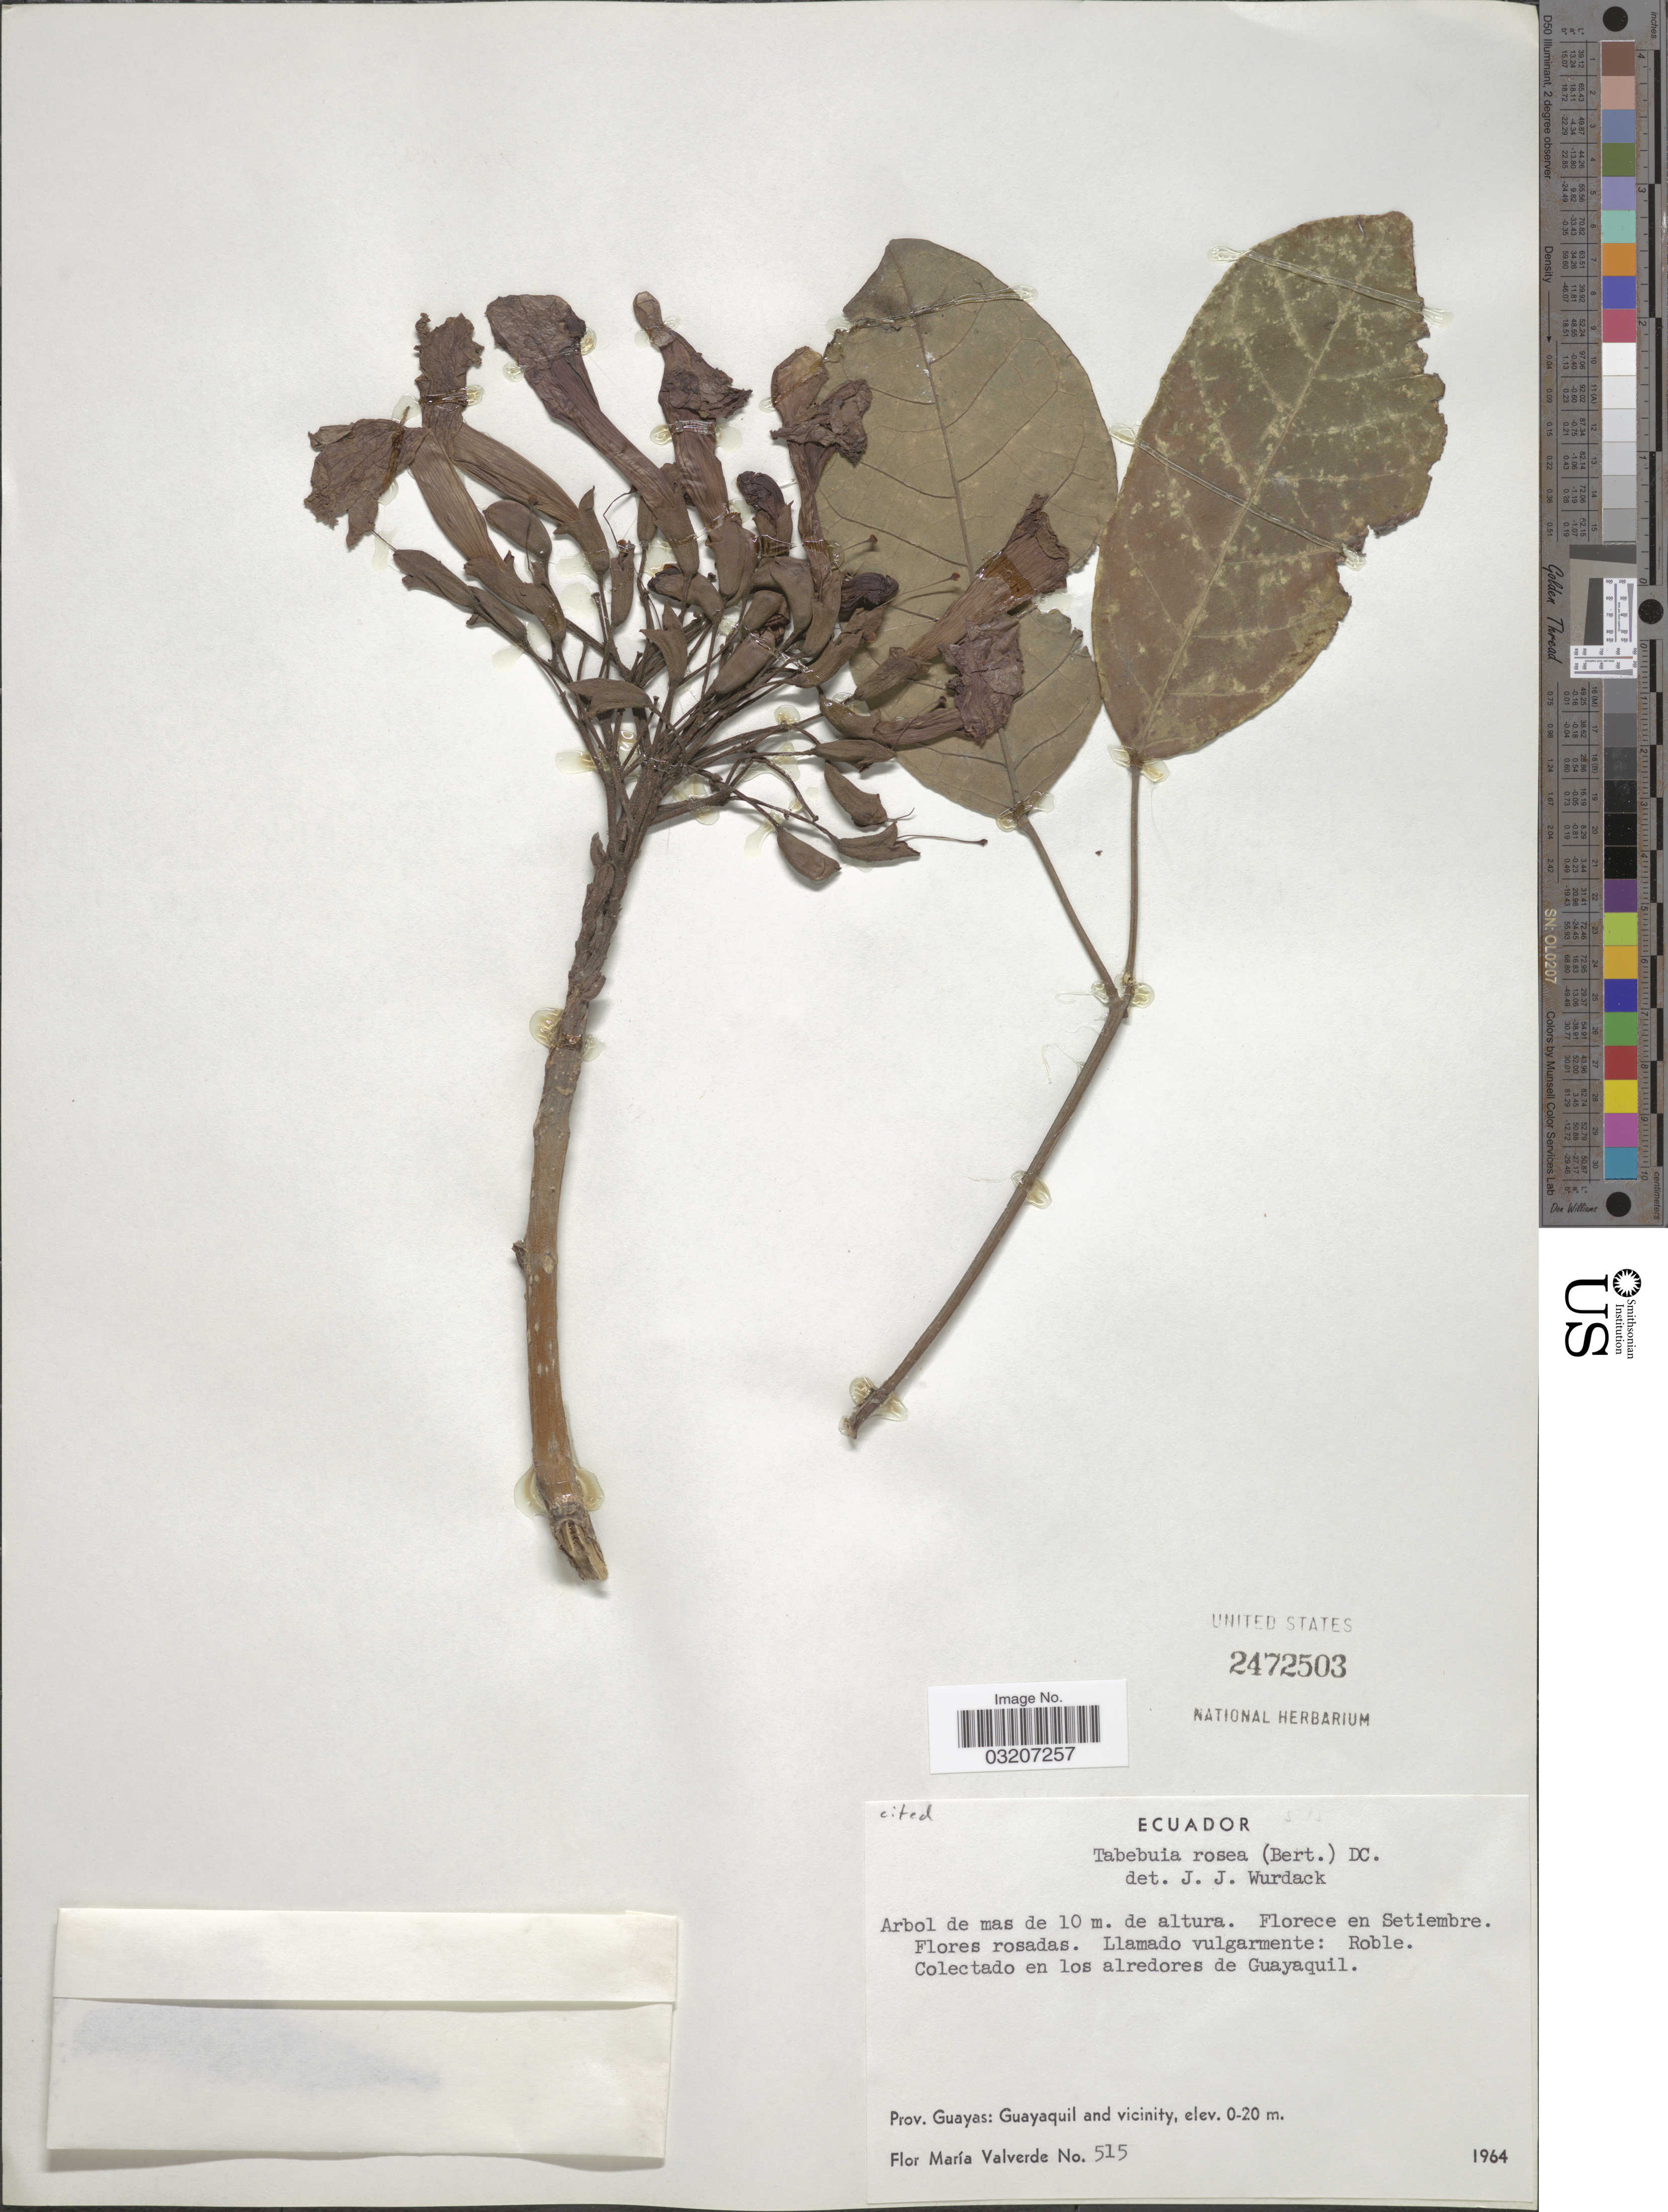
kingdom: Plantae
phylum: Tracheophyta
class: Magnoliopsida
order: Lamiales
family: Bignoniaceae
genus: Tabebuia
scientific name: Tabebuia rosea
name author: (Bertol.) DC.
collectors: F. M. Valverde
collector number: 515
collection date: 1964-09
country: Ecuador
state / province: Guayas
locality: En los alredores de Guayaquil, Guayaquil and vicinity.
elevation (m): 0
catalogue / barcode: US 2472503